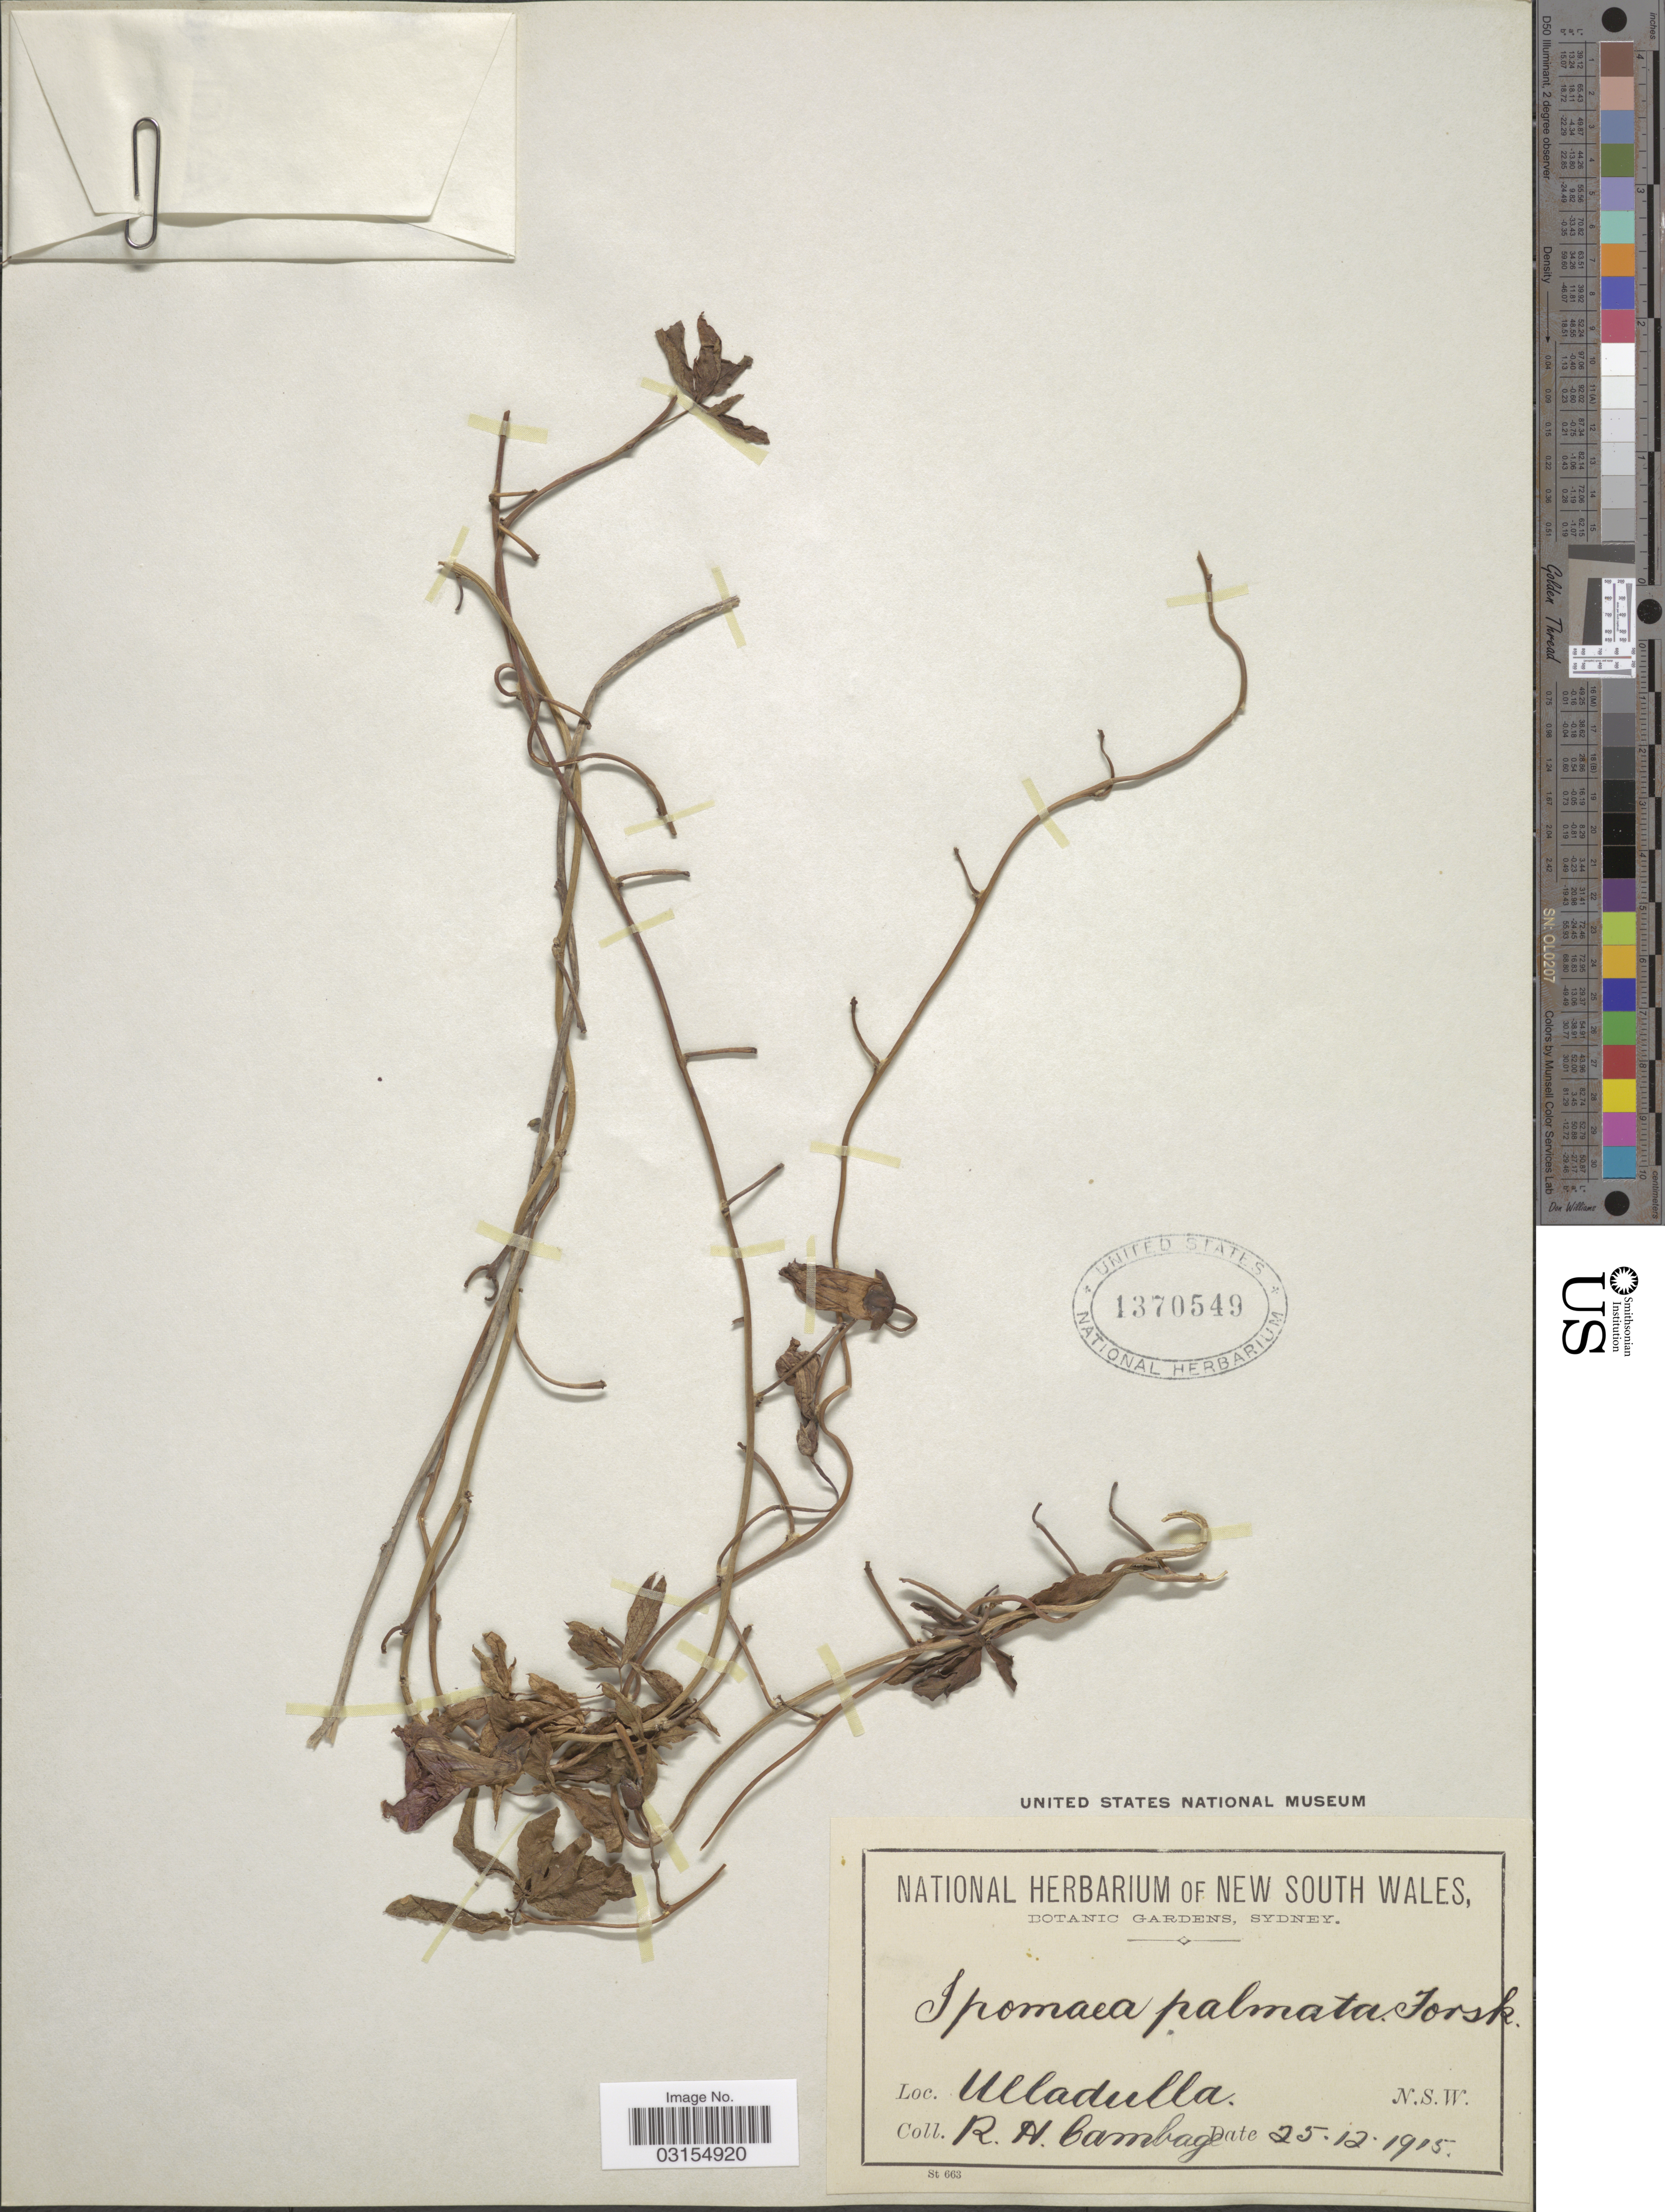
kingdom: Plantae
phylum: Tracheophyta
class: Magnoliopsida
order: Solanales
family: Convolvulaceae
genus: Ipomoea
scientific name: Ipomoea cairica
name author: (L.) Sweet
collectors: R. Cambage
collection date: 1915-12-25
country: Australia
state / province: New South Wales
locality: Ulladulla, N.S.W.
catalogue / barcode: US 1370549